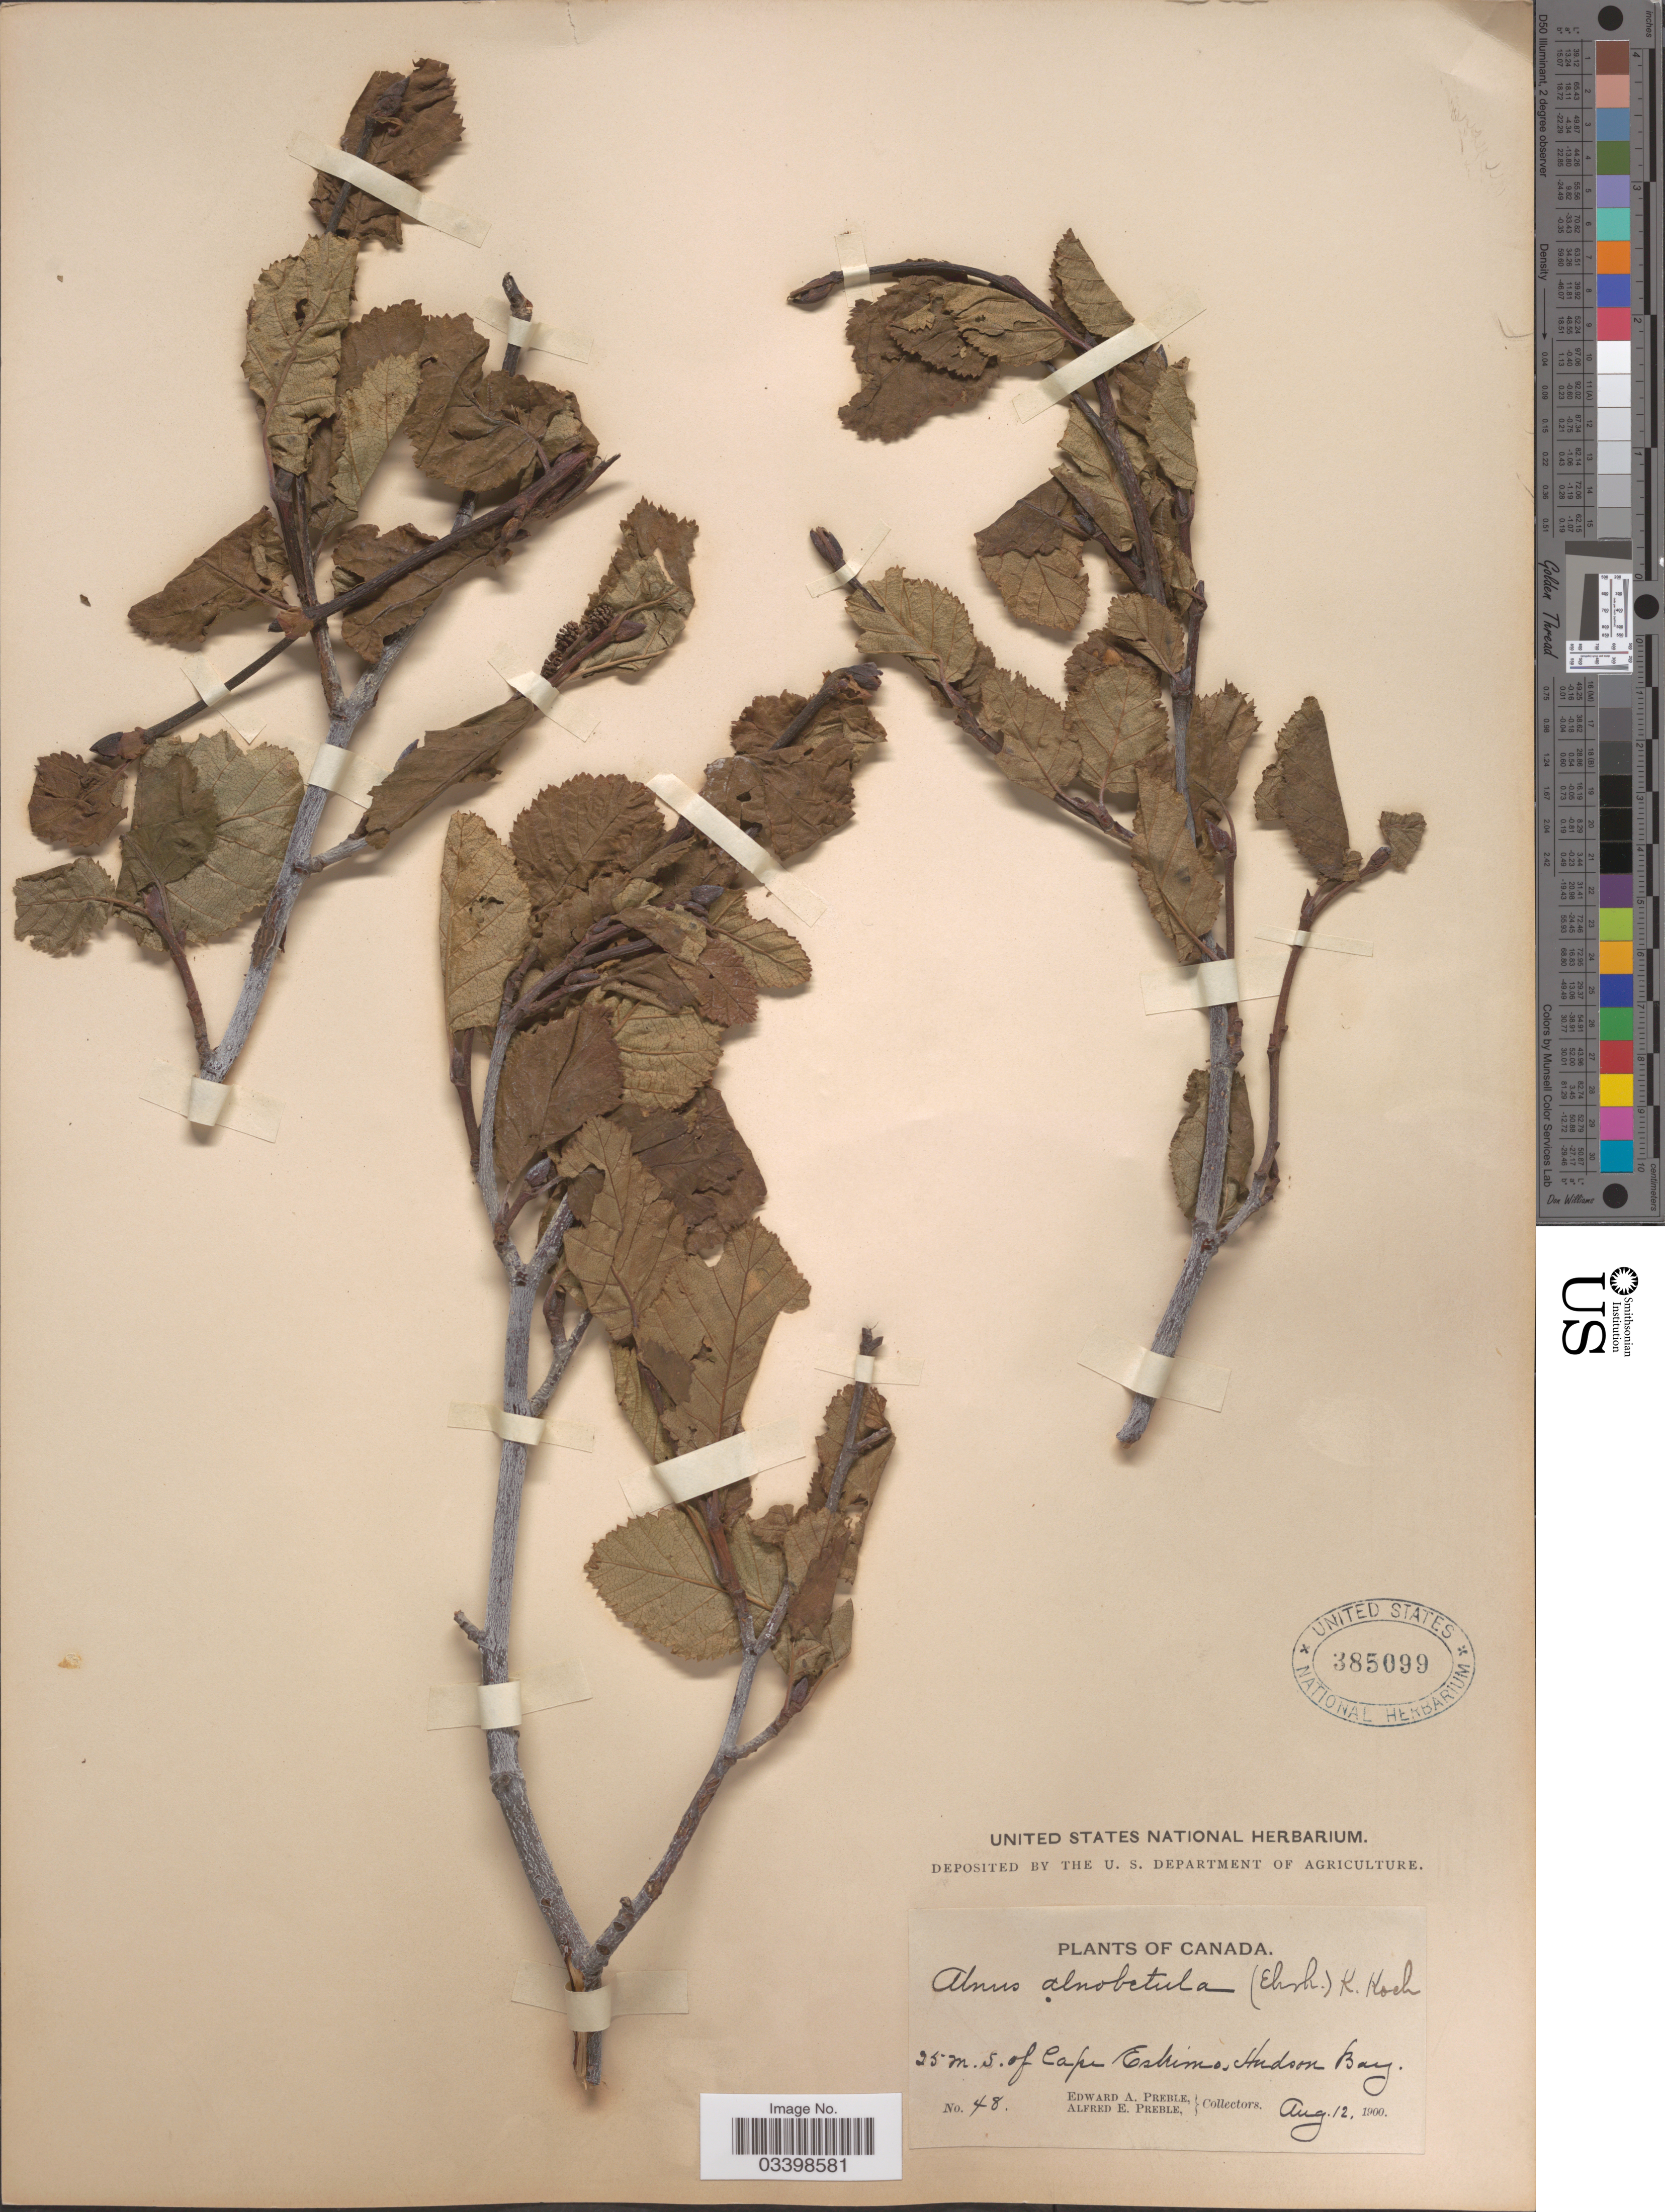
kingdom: Plantae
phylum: Tracheophyta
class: Magnoliopsida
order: Fagales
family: Betulaceae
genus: Alnus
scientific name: Alnus viridis subsp. crispa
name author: (Aiton) Turrill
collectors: E. Preble & A. Preble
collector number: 48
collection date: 1900-08-12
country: Canada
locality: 25 m. S. of Cape Eskimo, Hudson Bay.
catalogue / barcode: US 385099